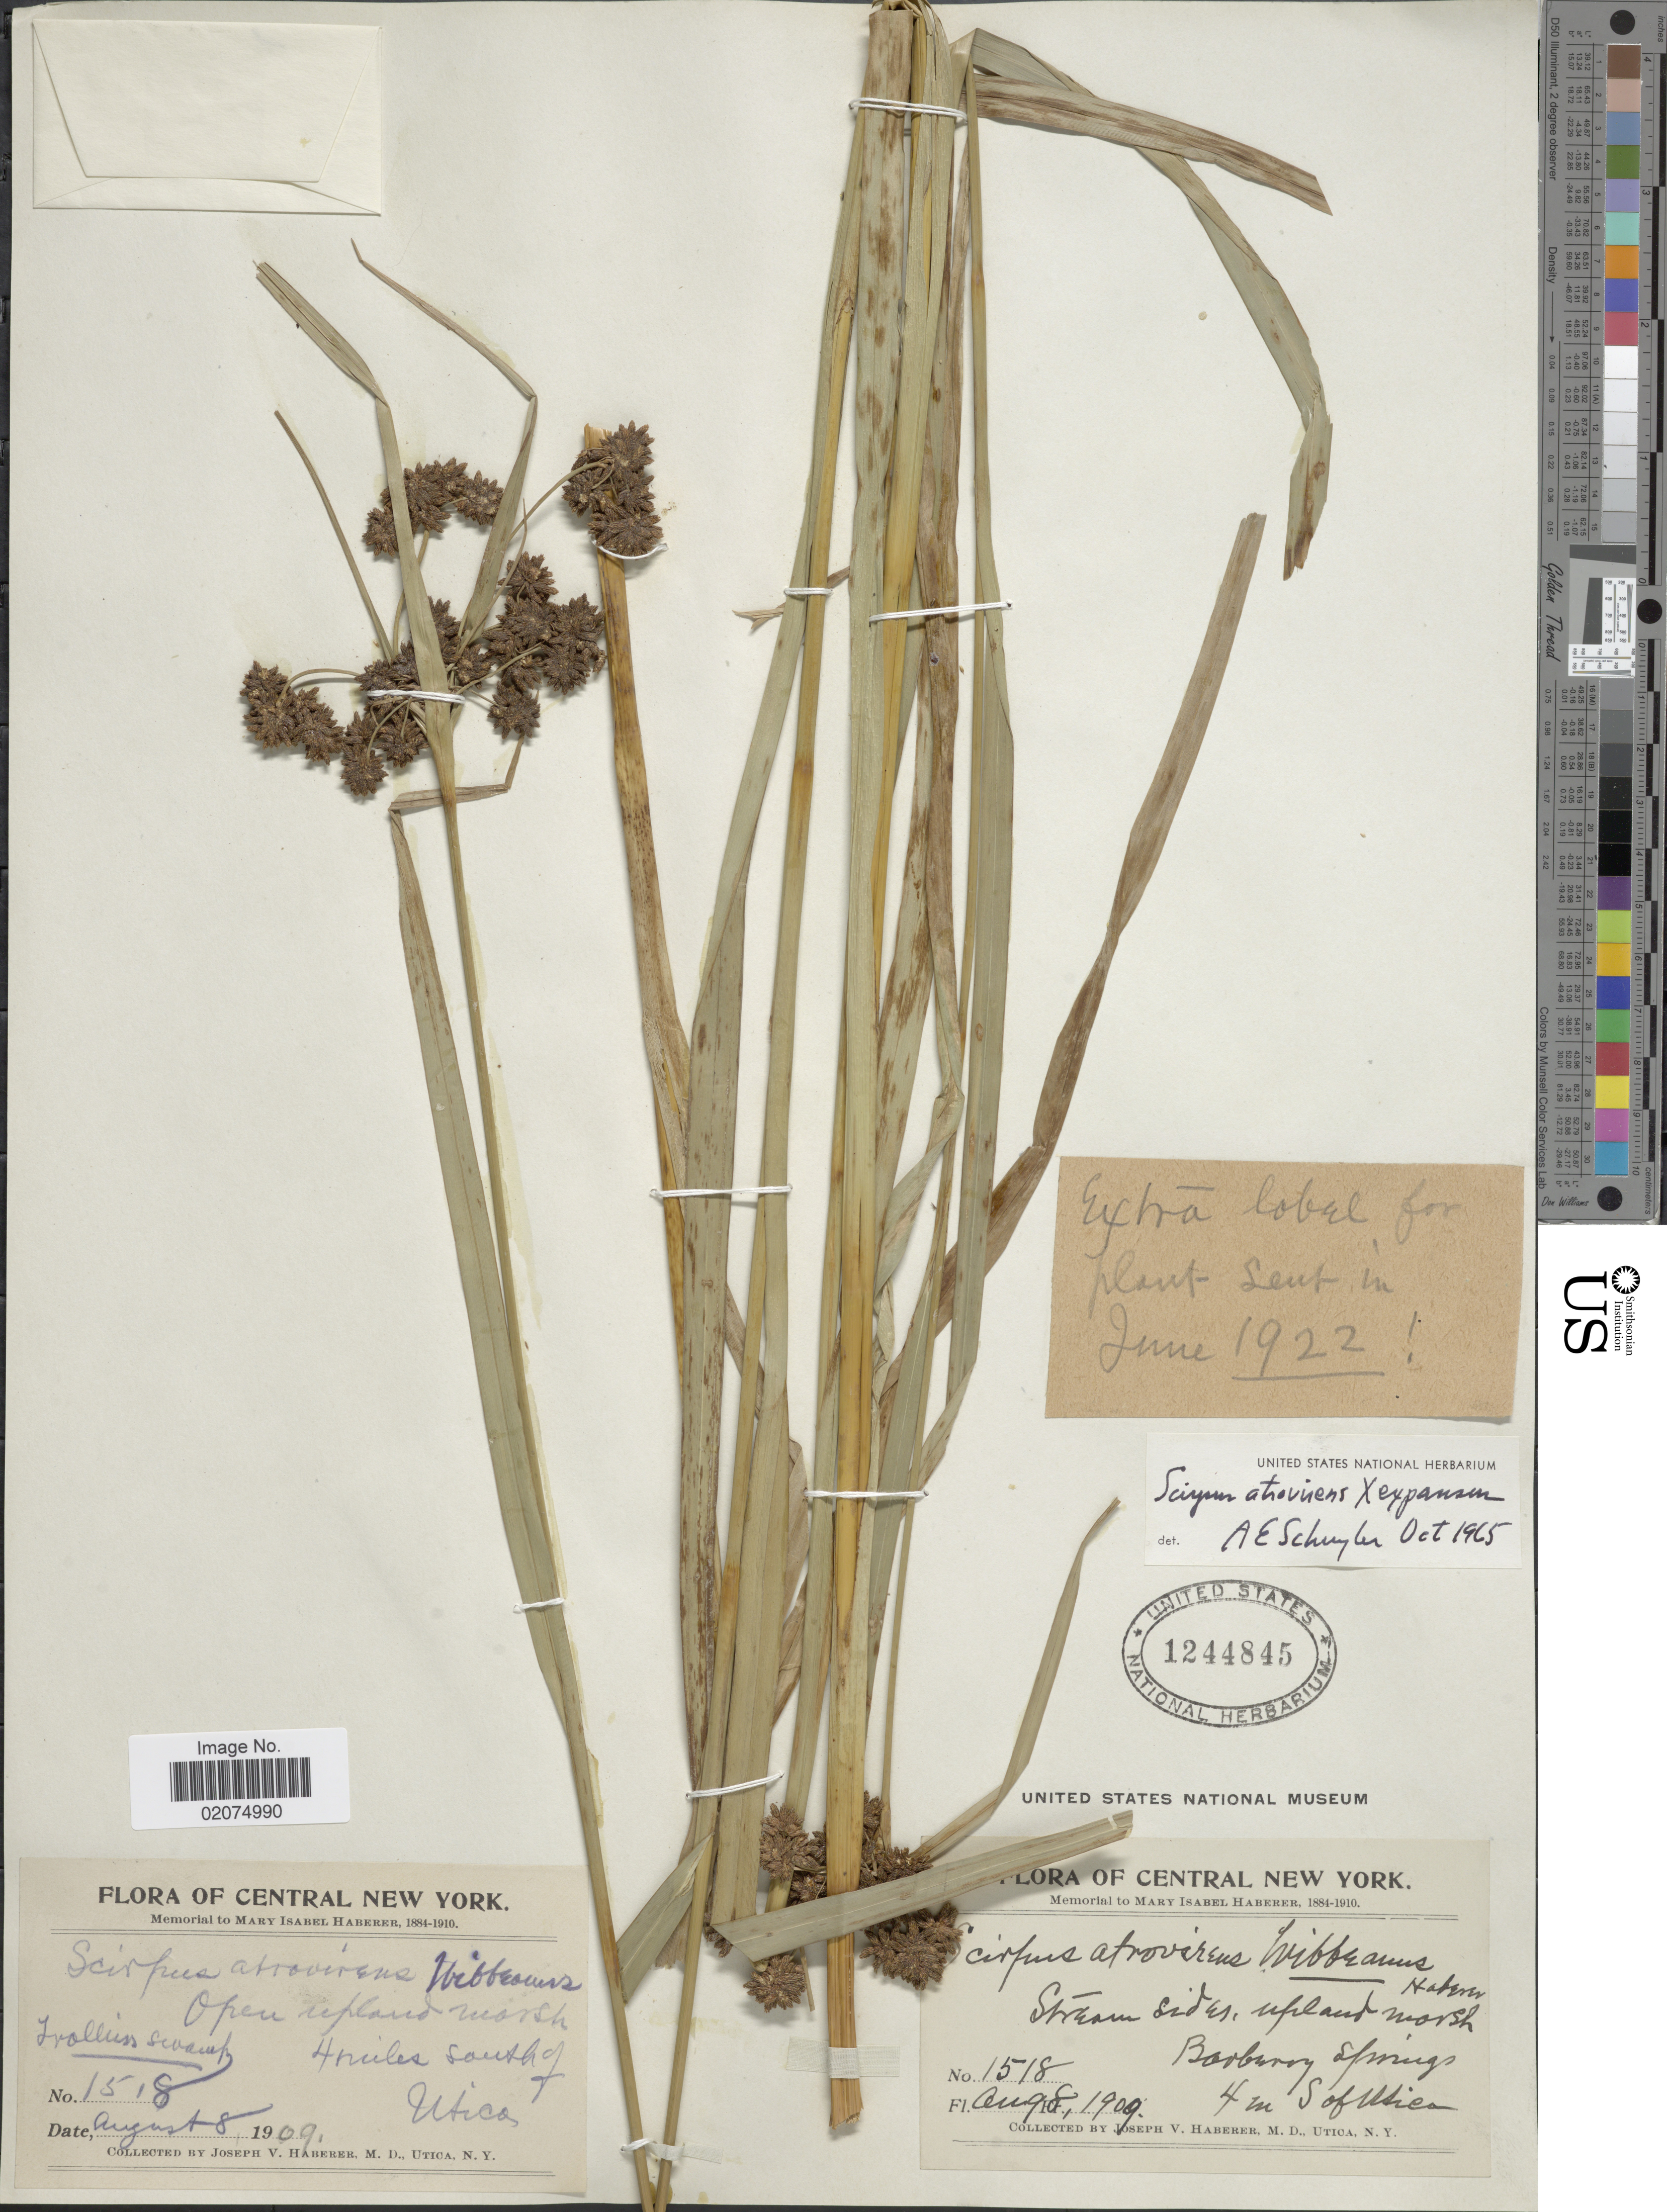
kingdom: Plantae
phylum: Tracheophyta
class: Liliopsida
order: Poales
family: Cyperaceae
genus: Scirpus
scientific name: Scirpus atrovirens x S. expansus Fernald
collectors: J. V. Haberer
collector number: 1518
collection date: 1909-08-08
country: United States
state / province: New York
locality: Central New York, Barberry Springs, 4 miles south of Utica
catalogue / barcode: US 1244845